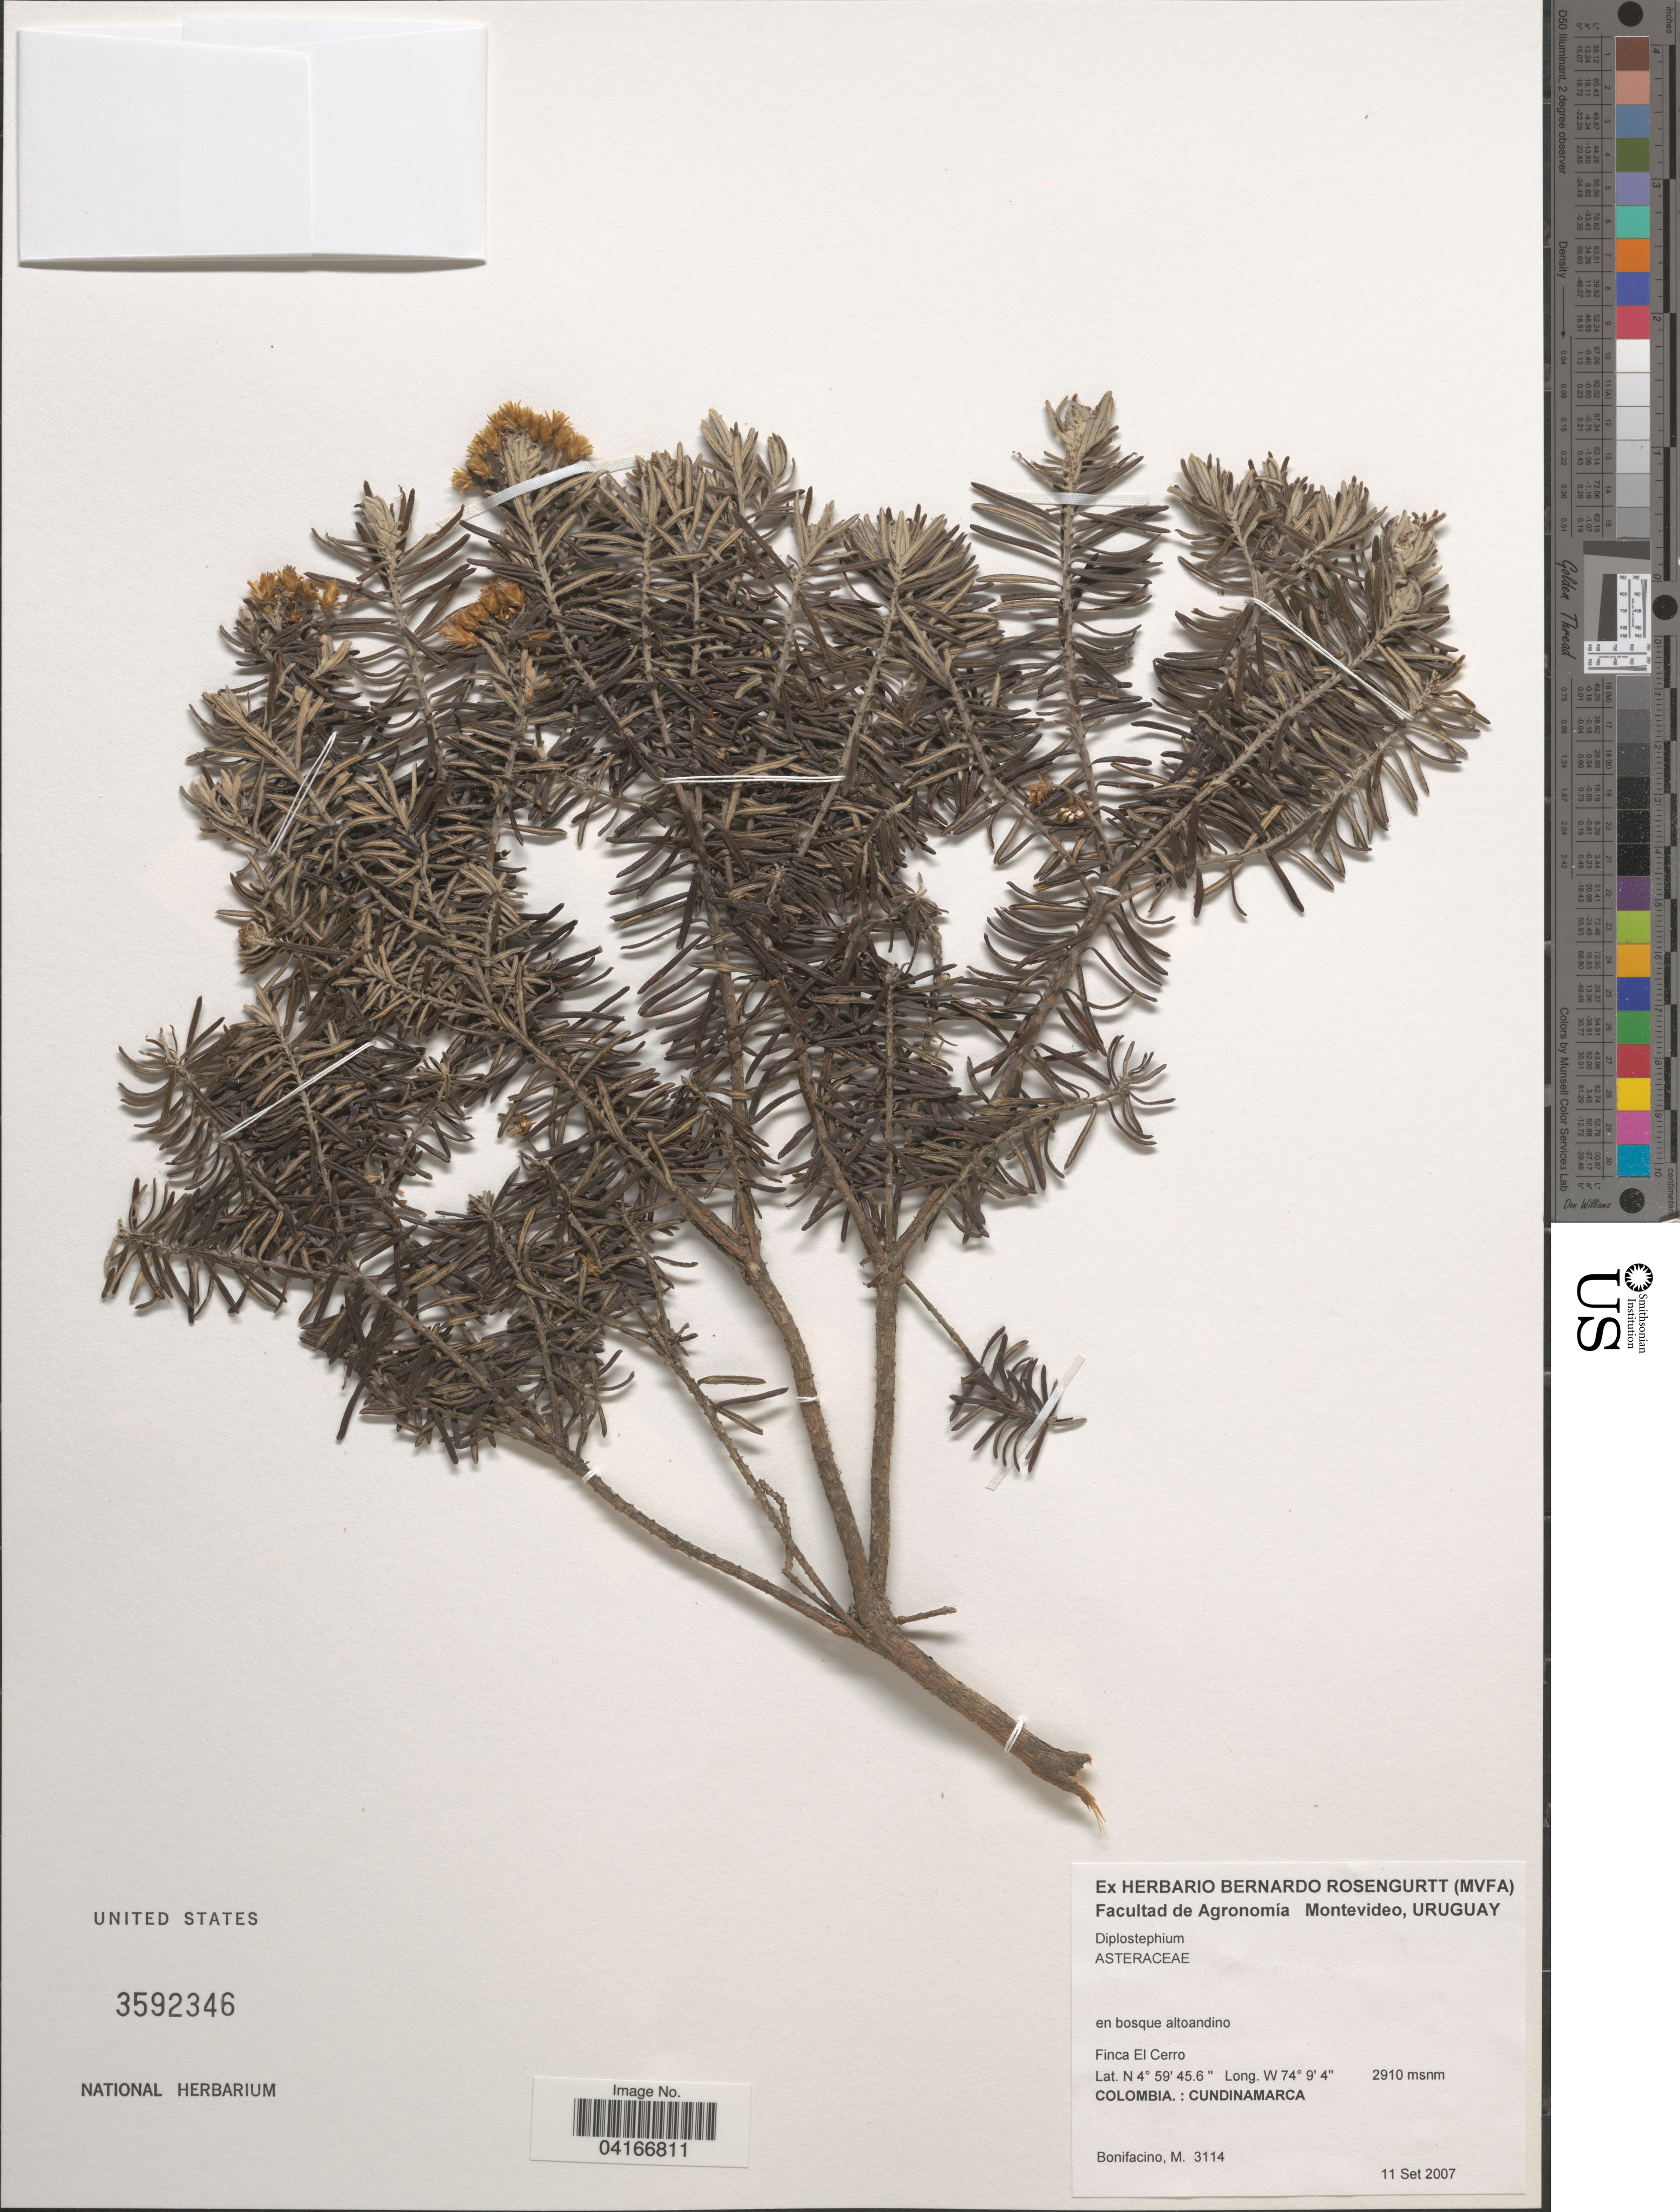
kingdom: Plantae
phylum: Tracheophyta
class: Magnoliopsida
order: Asterales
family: Asteraceae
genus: Diplostephium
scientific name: Diplostephium sp.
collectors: M. Bonifacino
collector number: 3114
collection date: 2007-09-11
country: Colombia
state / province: Cundinamarca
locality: Finca El Cerro.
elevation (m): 2910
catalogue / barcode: US 3592346